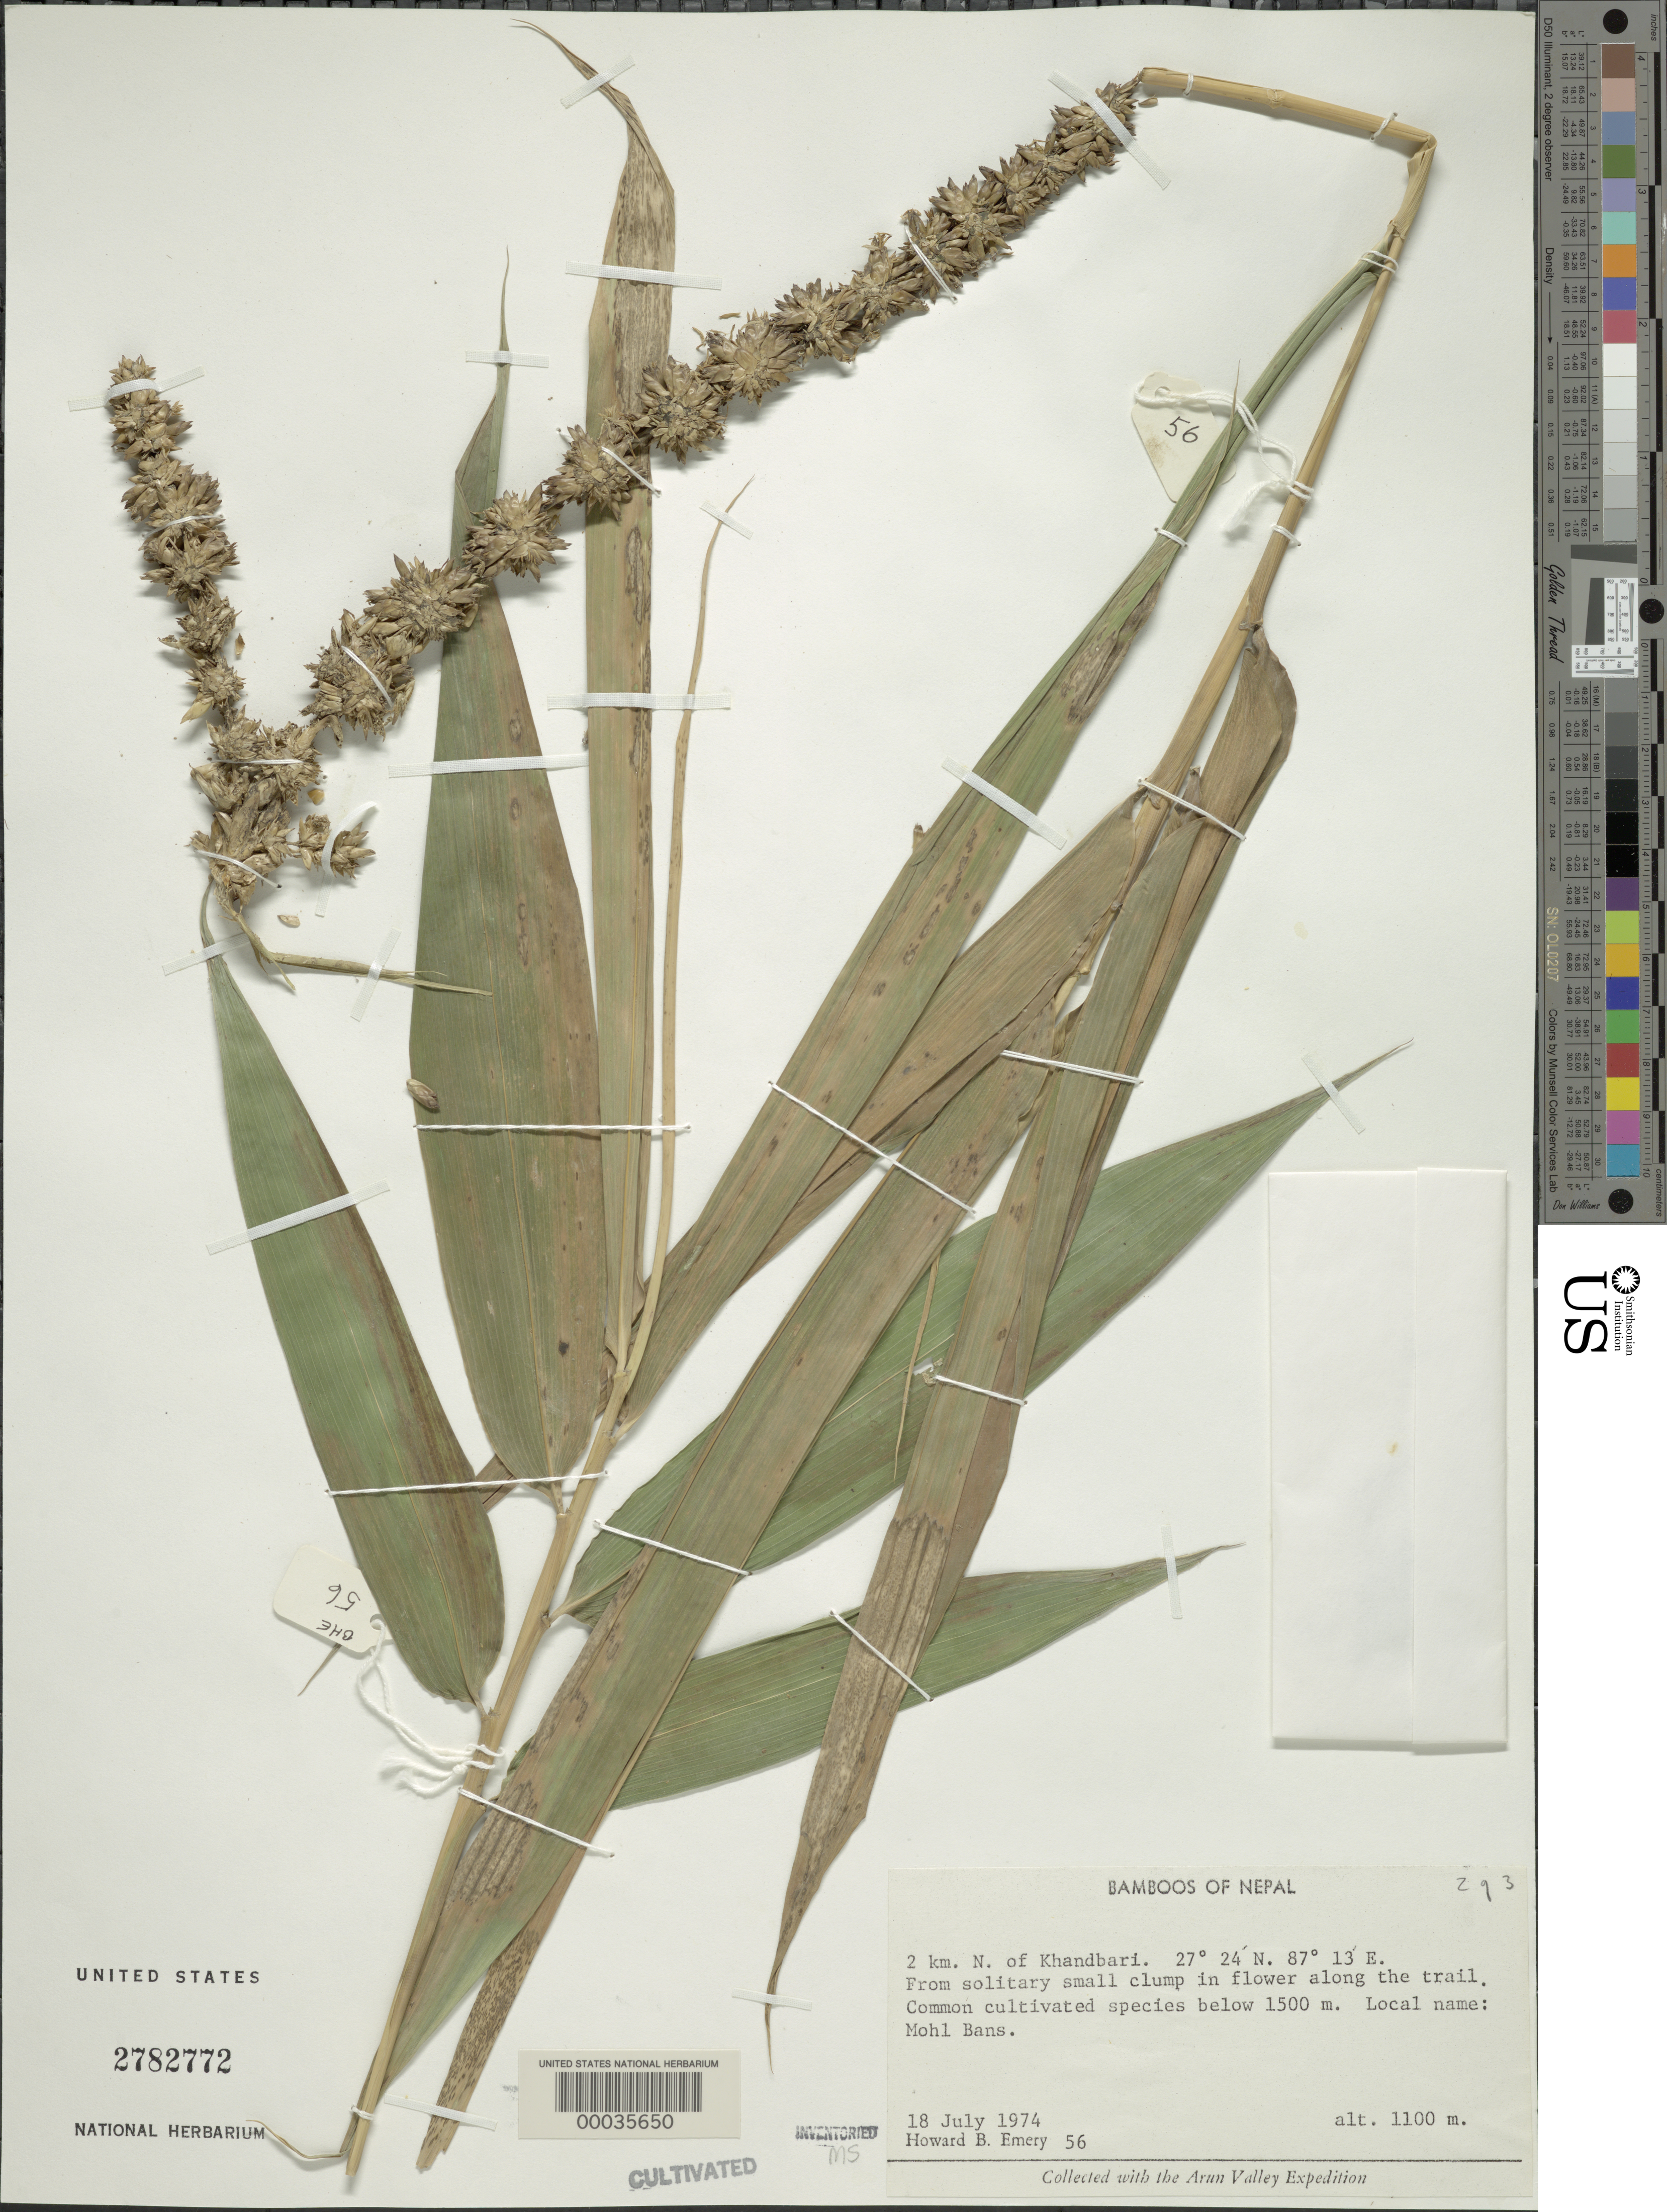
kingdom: Plantae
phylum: Tracheophyta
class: Liliopsida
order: Poales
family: Poaceae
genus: Dendrocalamus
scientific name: Dendrocalamus sp.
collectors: H. B. Emery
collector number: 56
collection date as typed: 18 Jul 1974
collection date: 1974-07-18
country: Nepal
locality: Khandbari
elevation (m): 1100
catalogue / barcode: US 2782772